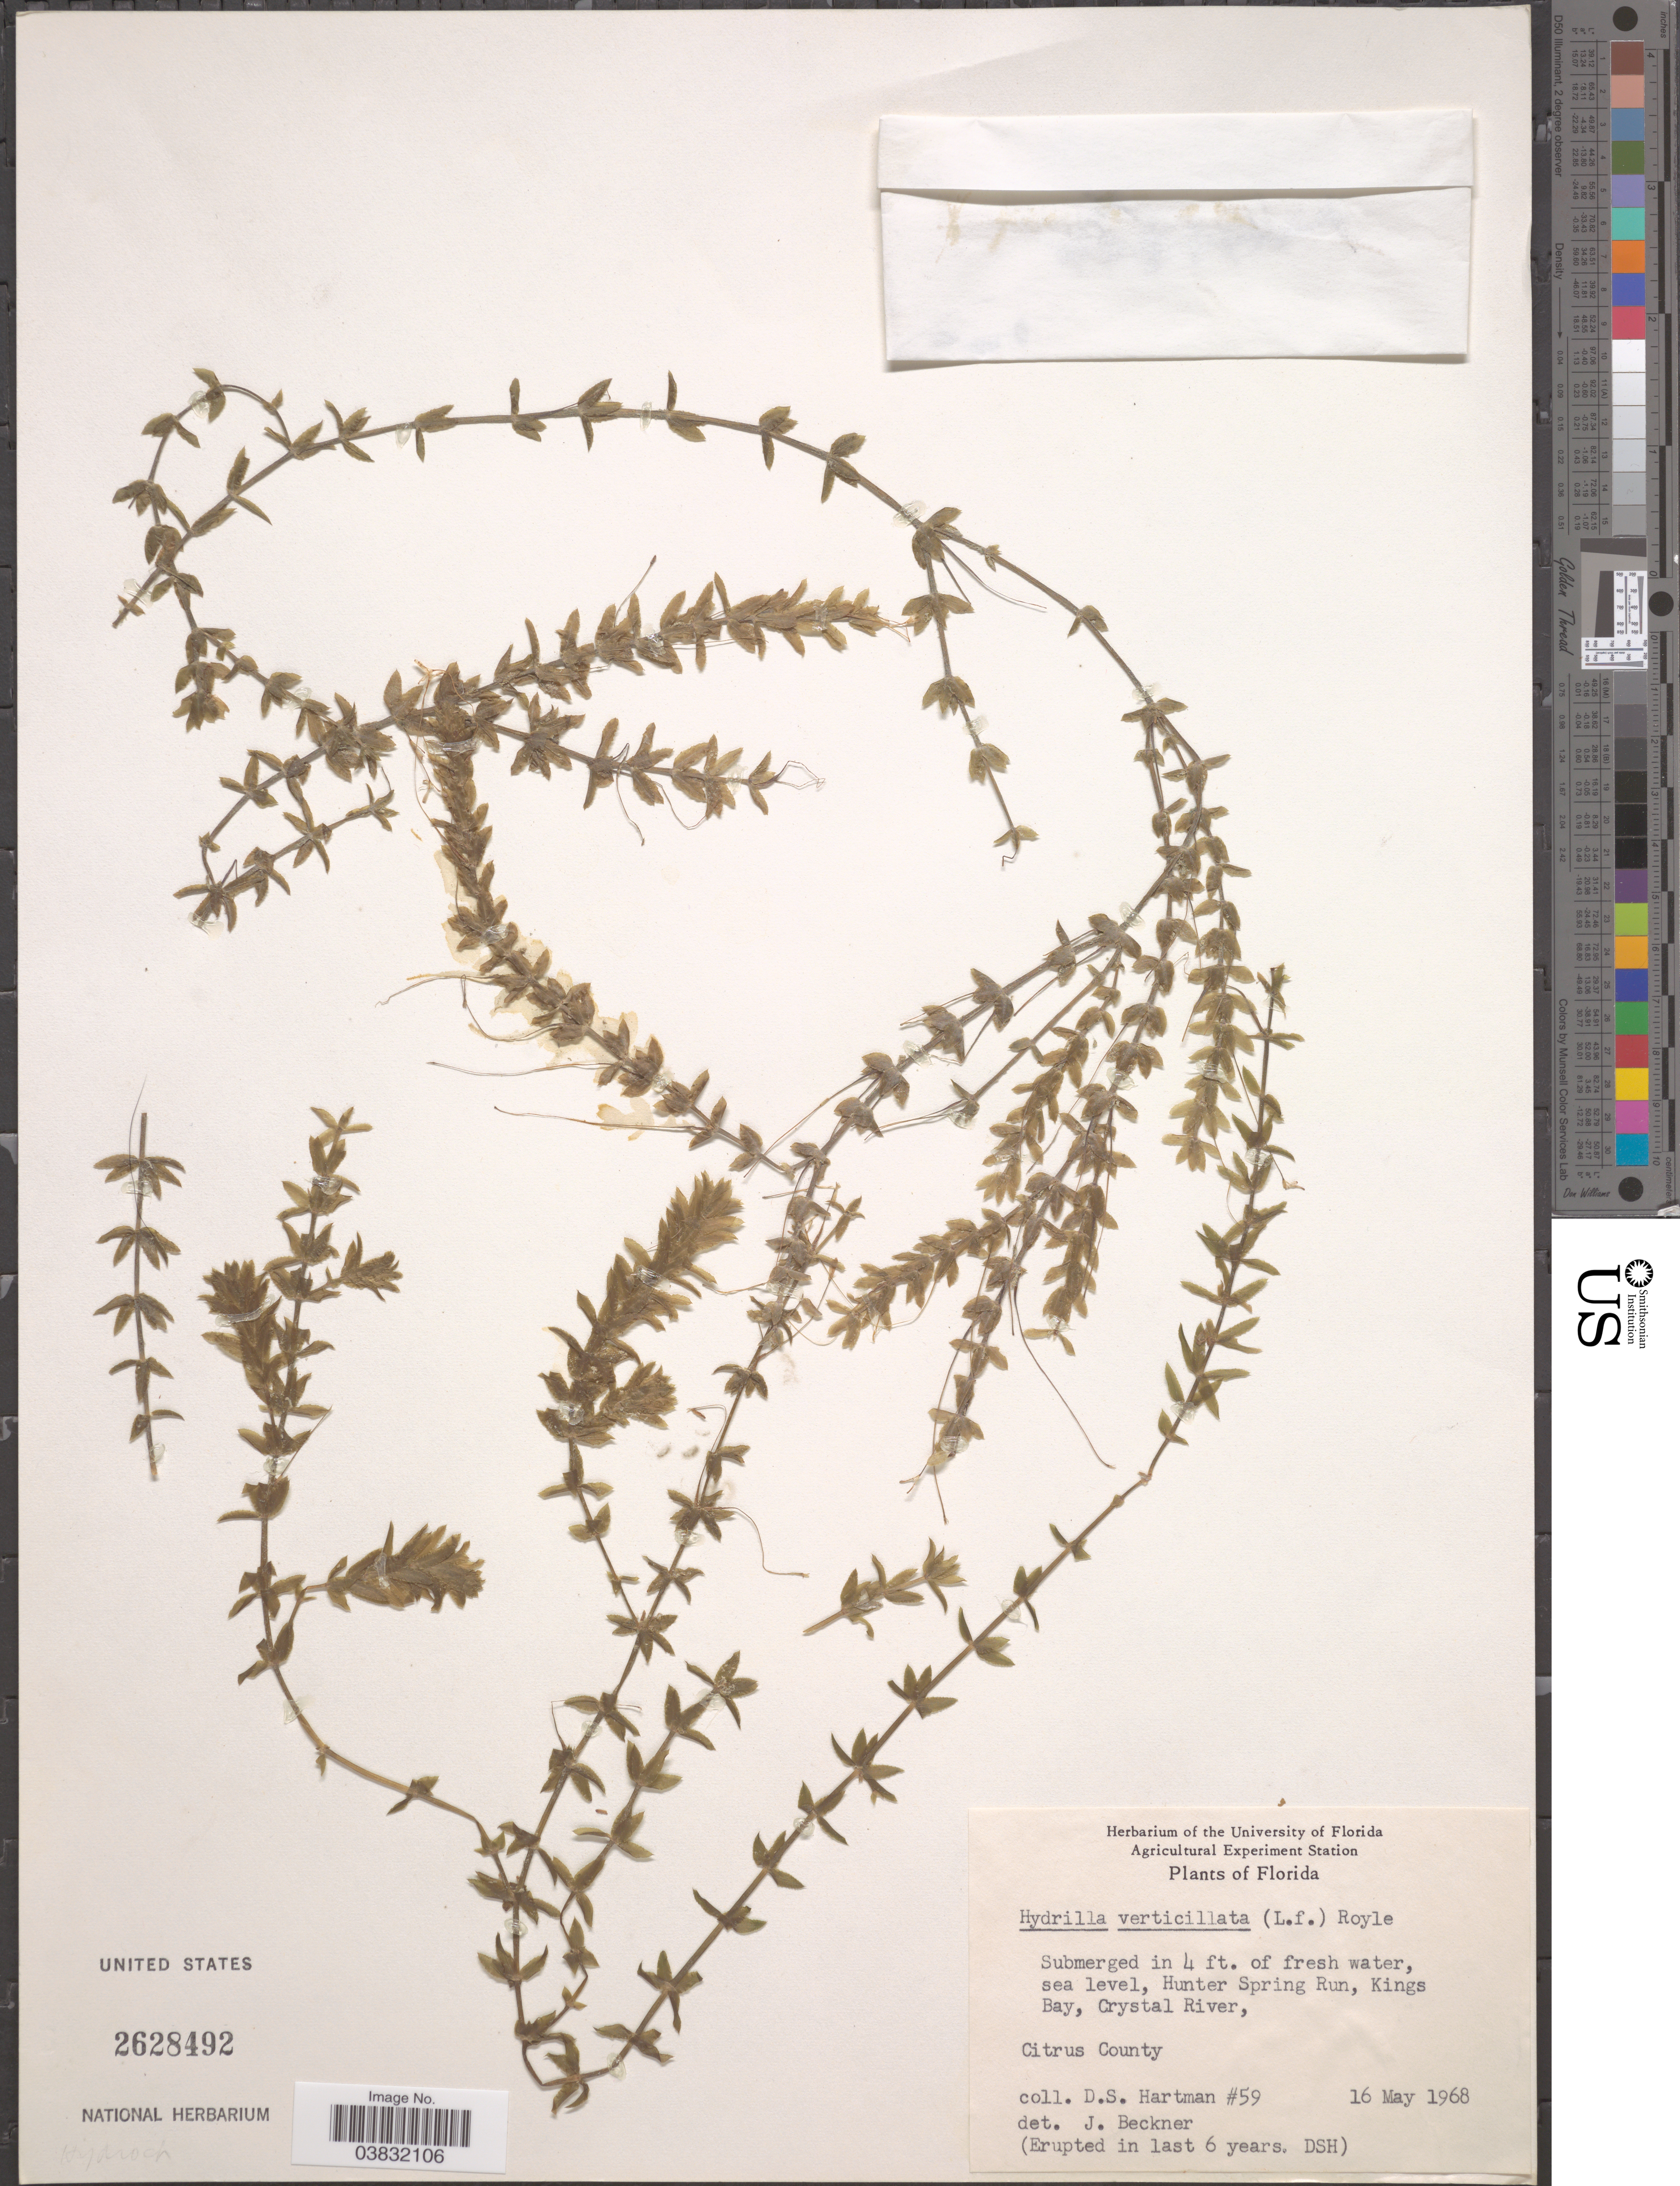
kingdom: Plantae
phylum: Tracheophyta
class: Liliopsida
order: Alismatales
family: Hydrocharitaceae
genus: Hydrilla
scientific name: Hydrilla verticillata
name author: (L. f.) Royle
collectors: D. Hartman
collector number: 59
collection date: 1968-05-16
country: United States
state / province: Florida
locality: Hunter Spring Run, Kings Bay, Crystal River, Citrus County.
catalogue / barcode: US 2628492